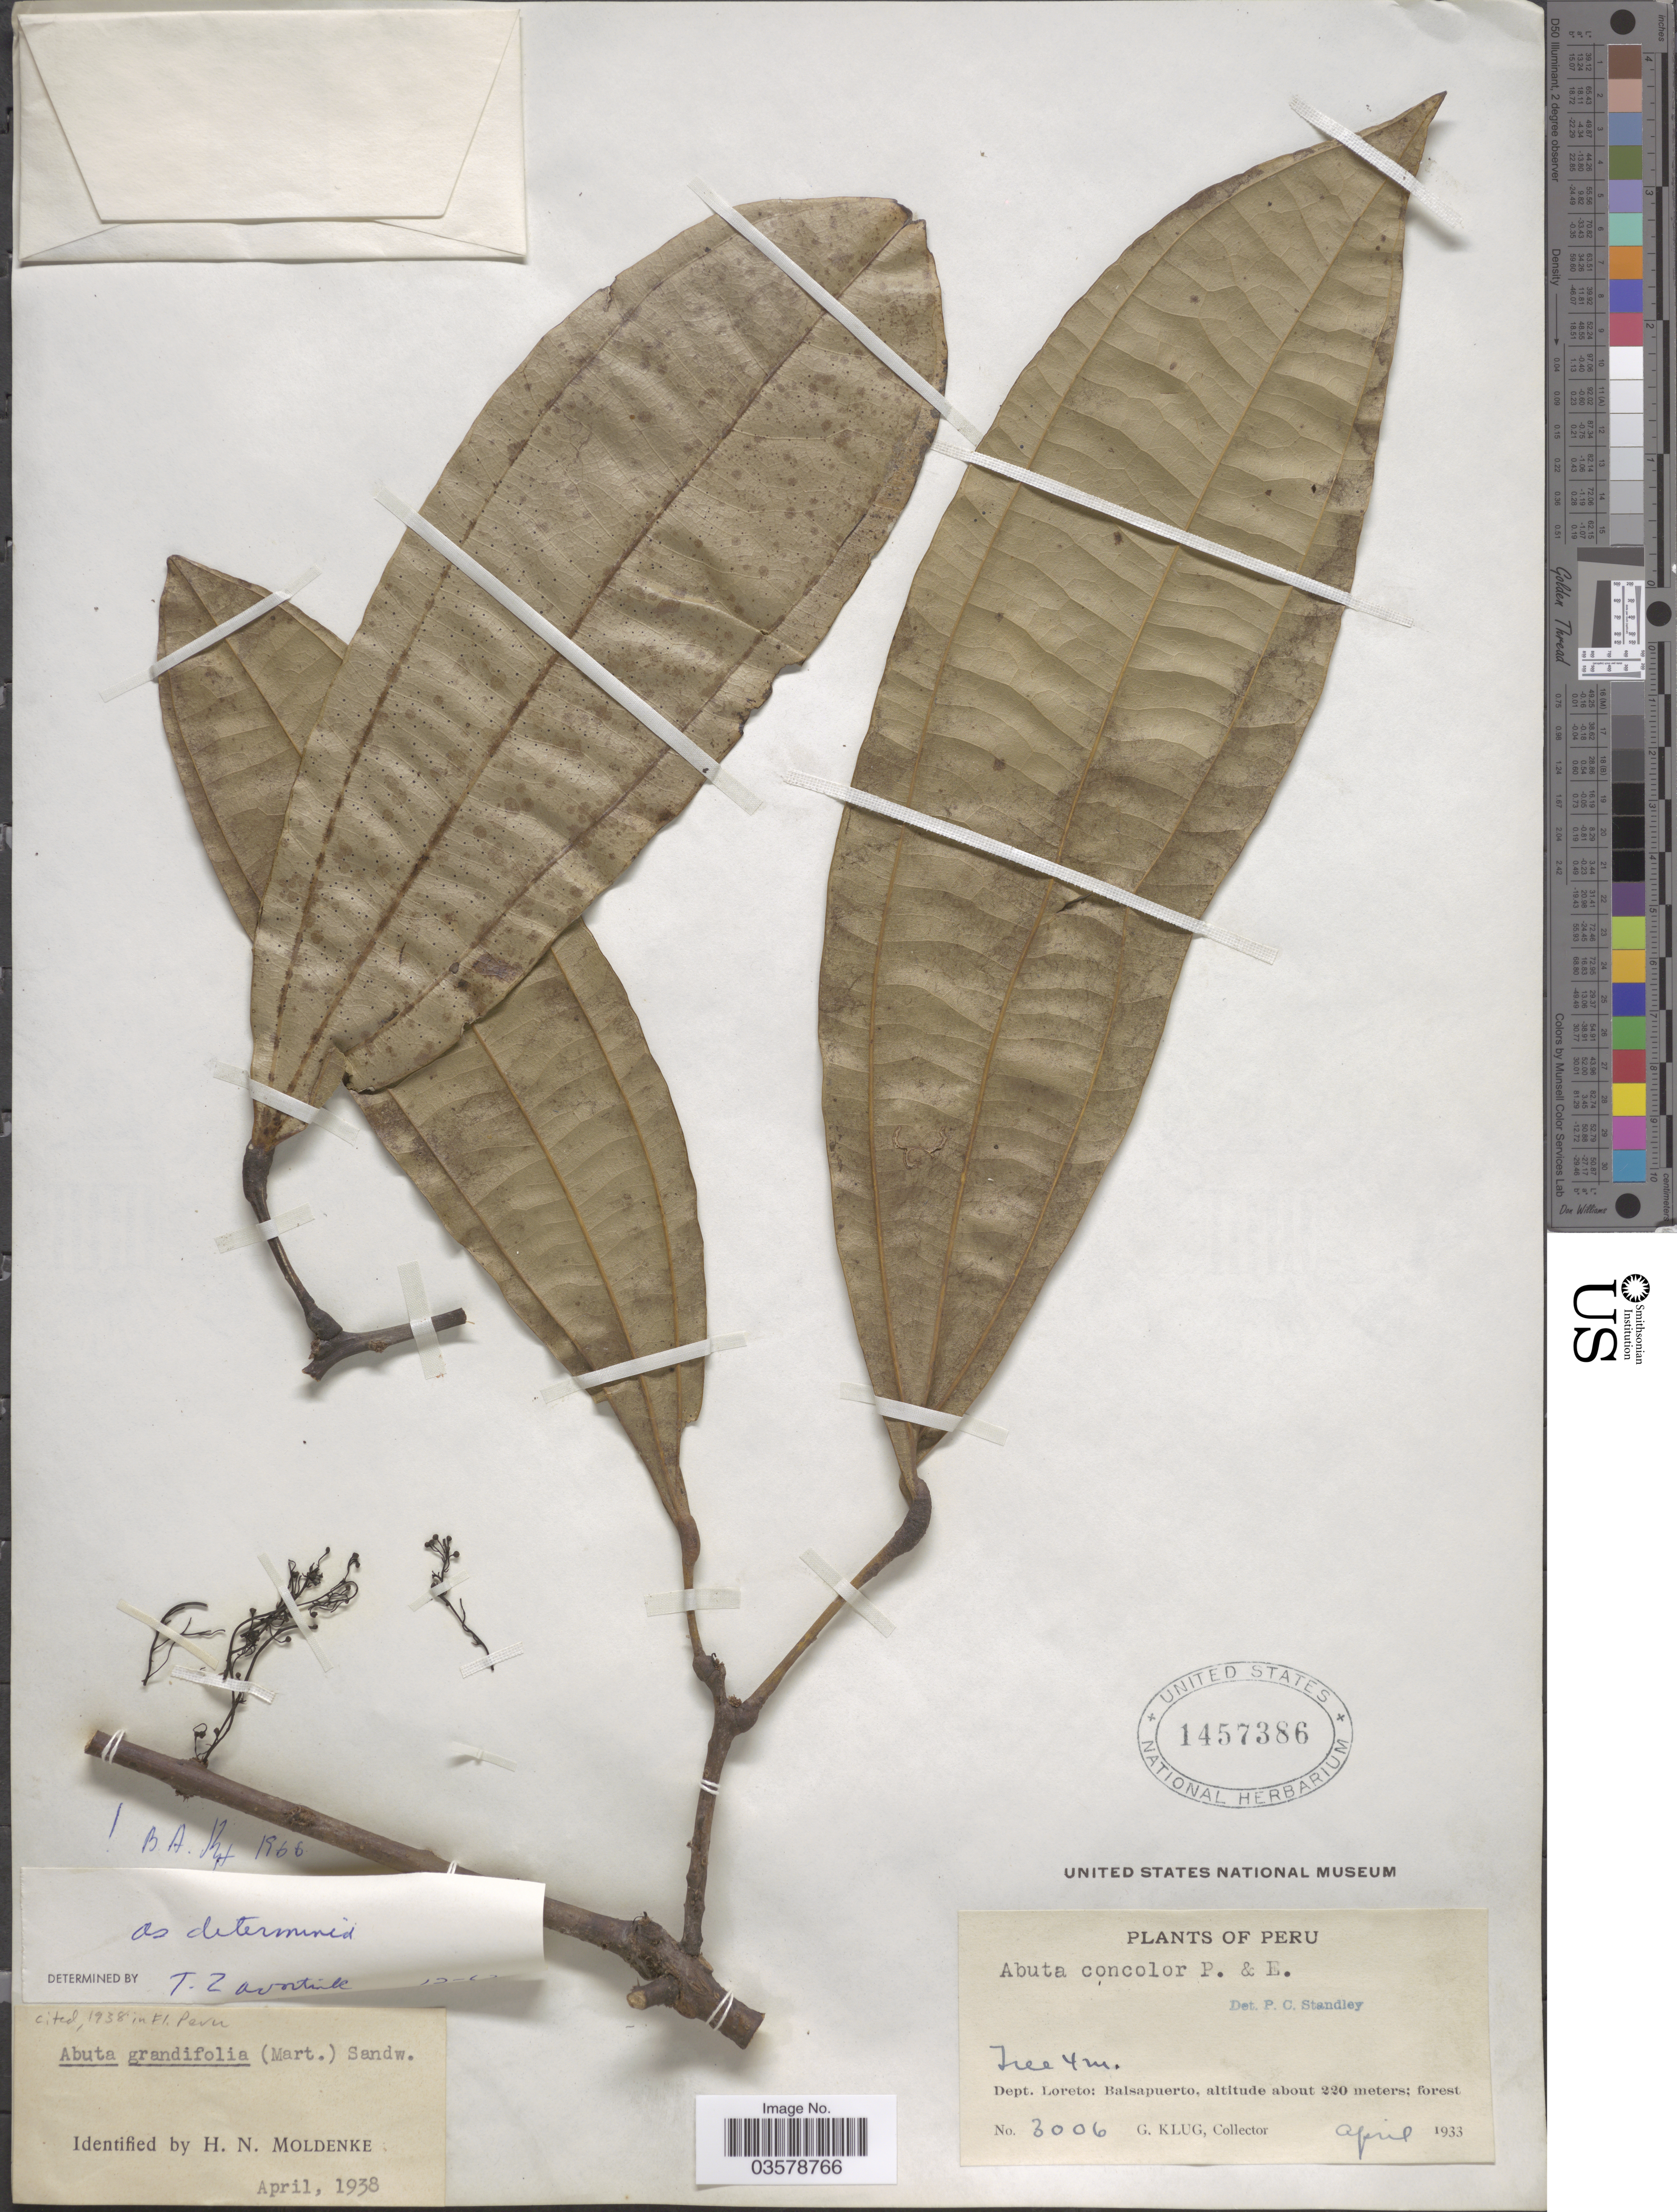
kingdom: Plantae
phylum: Tracheophyta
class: Magnoliopsida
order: Ranunculales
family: Menispermaceae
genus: Abuta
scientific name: Abuta grandifolia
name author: (Mart.) Sandwith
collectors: G. Klug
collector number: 3006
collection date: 1933-04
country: Peru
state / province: Loreto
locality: Dept. Loreto: Balsapuerto.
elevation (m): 220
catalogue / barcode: US 1457386